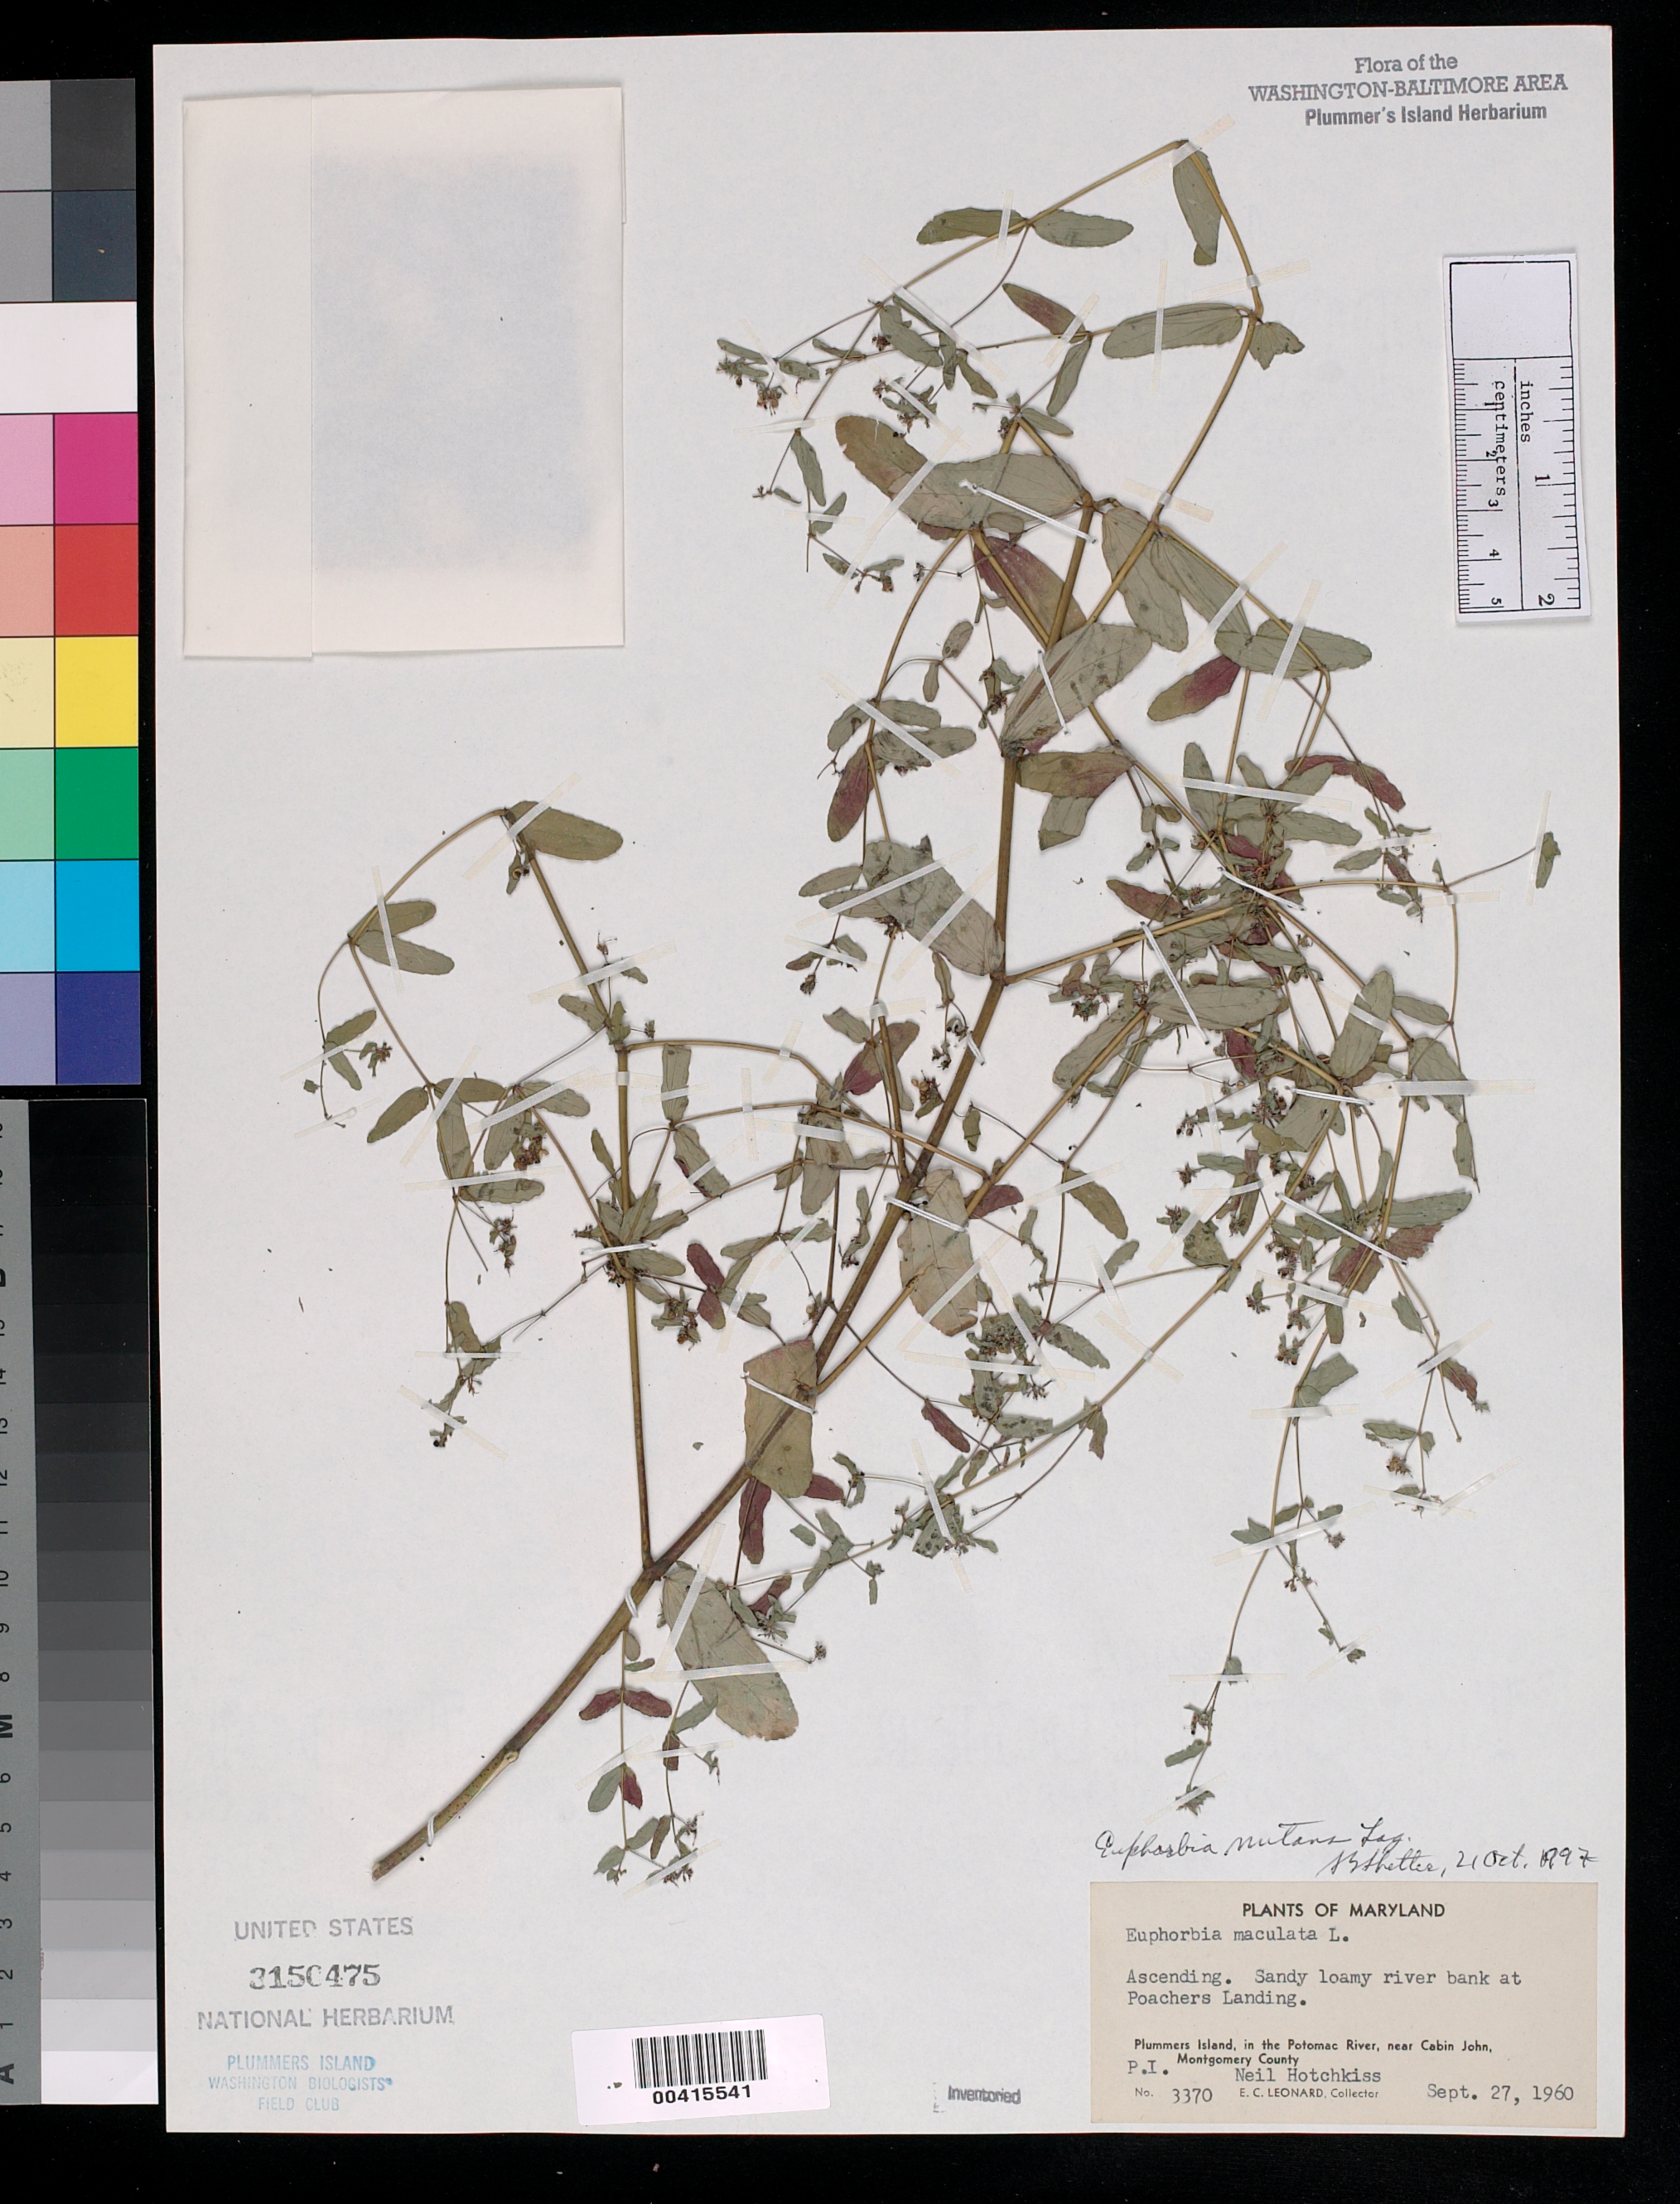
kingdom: Plantae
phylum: Tracheophyta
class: Magnoliopsida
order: Malpighiales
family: Euphorbiaceae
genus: Euphorbia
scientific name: Euphorbia nutans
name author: Lag.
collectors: E. C. Leonard & N. Hotchkiss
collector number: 3370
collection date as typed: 27 Sep 1960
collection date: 1960-09-27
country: United States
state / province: Maryland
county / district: Montgomery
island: Plummers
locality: Plummer's Island; Poachers Landing Plummers Island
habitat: Sandy loamy river bank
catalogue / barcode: US 3150475